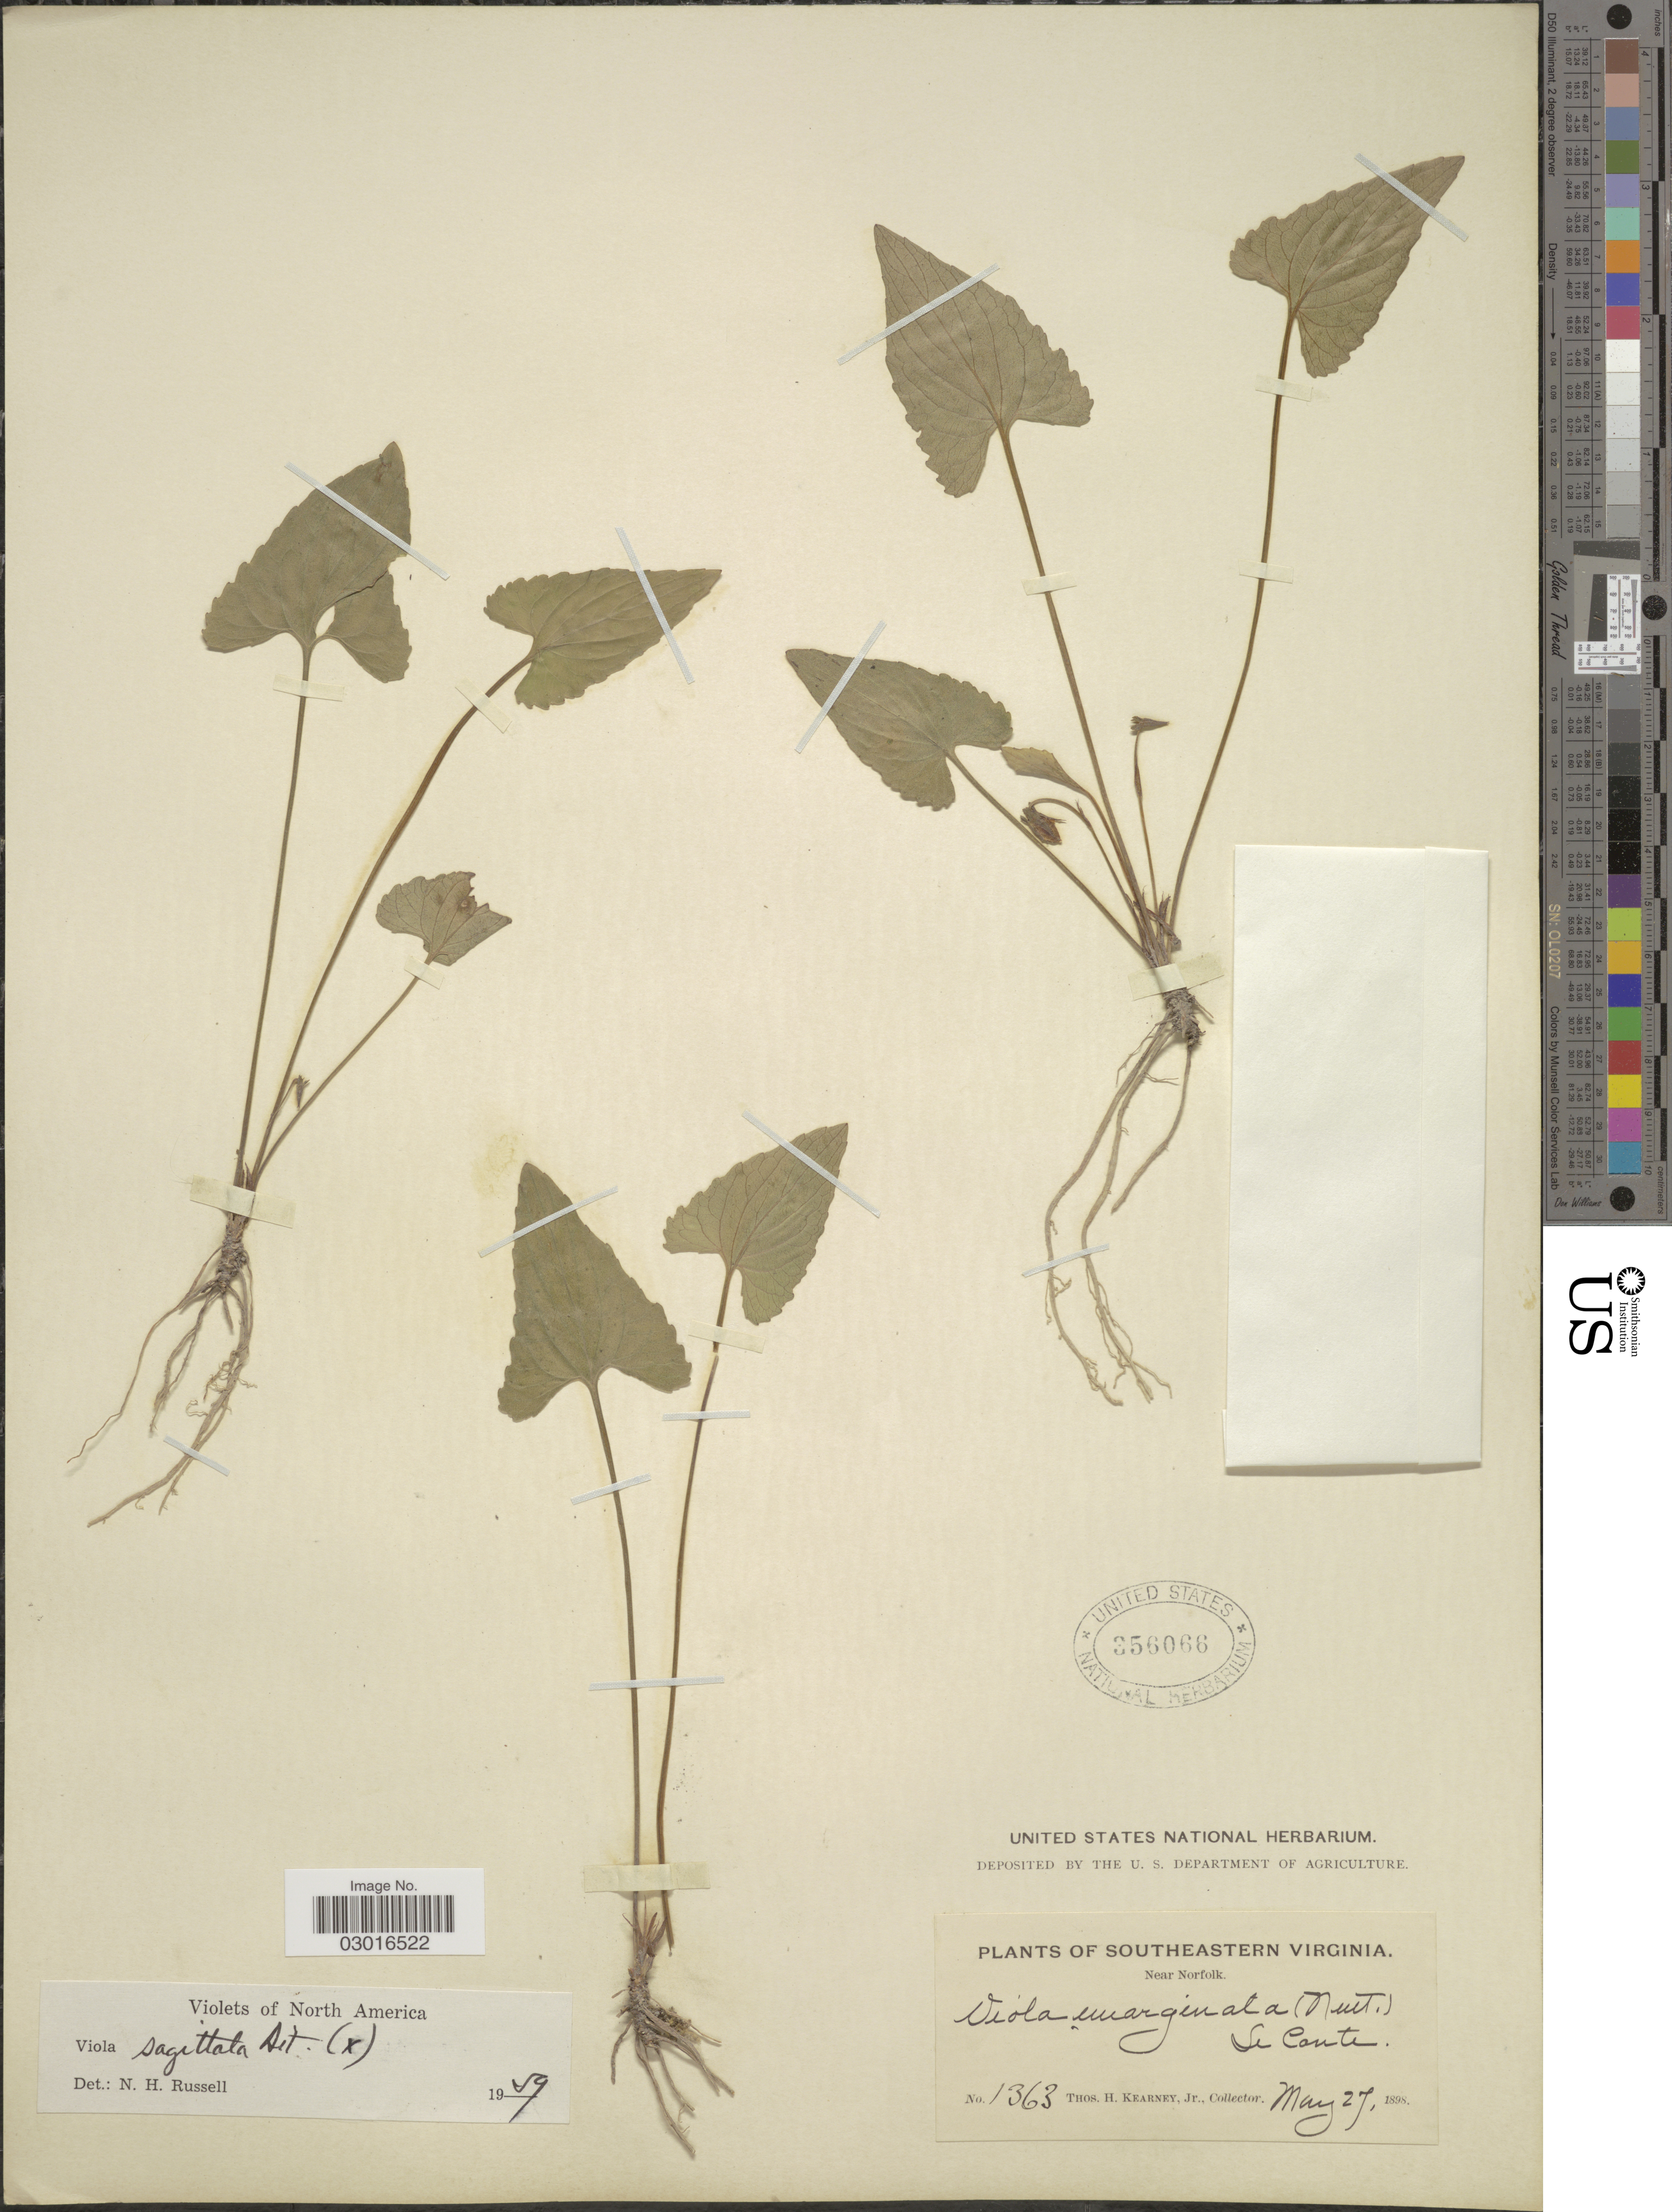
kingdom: Plantae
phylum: Tracheophyta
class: Magnoliopsida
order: Malpighiales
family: Violaceae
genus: Viola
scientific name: Viola sagittata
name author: Aiton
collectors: T. H. Kearney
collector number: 1363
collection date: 1898-05-27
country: United States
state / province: Virginia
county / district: City of Norfolk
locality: Southeastern Virginia. Near Norfolk.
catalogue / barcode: US 356066